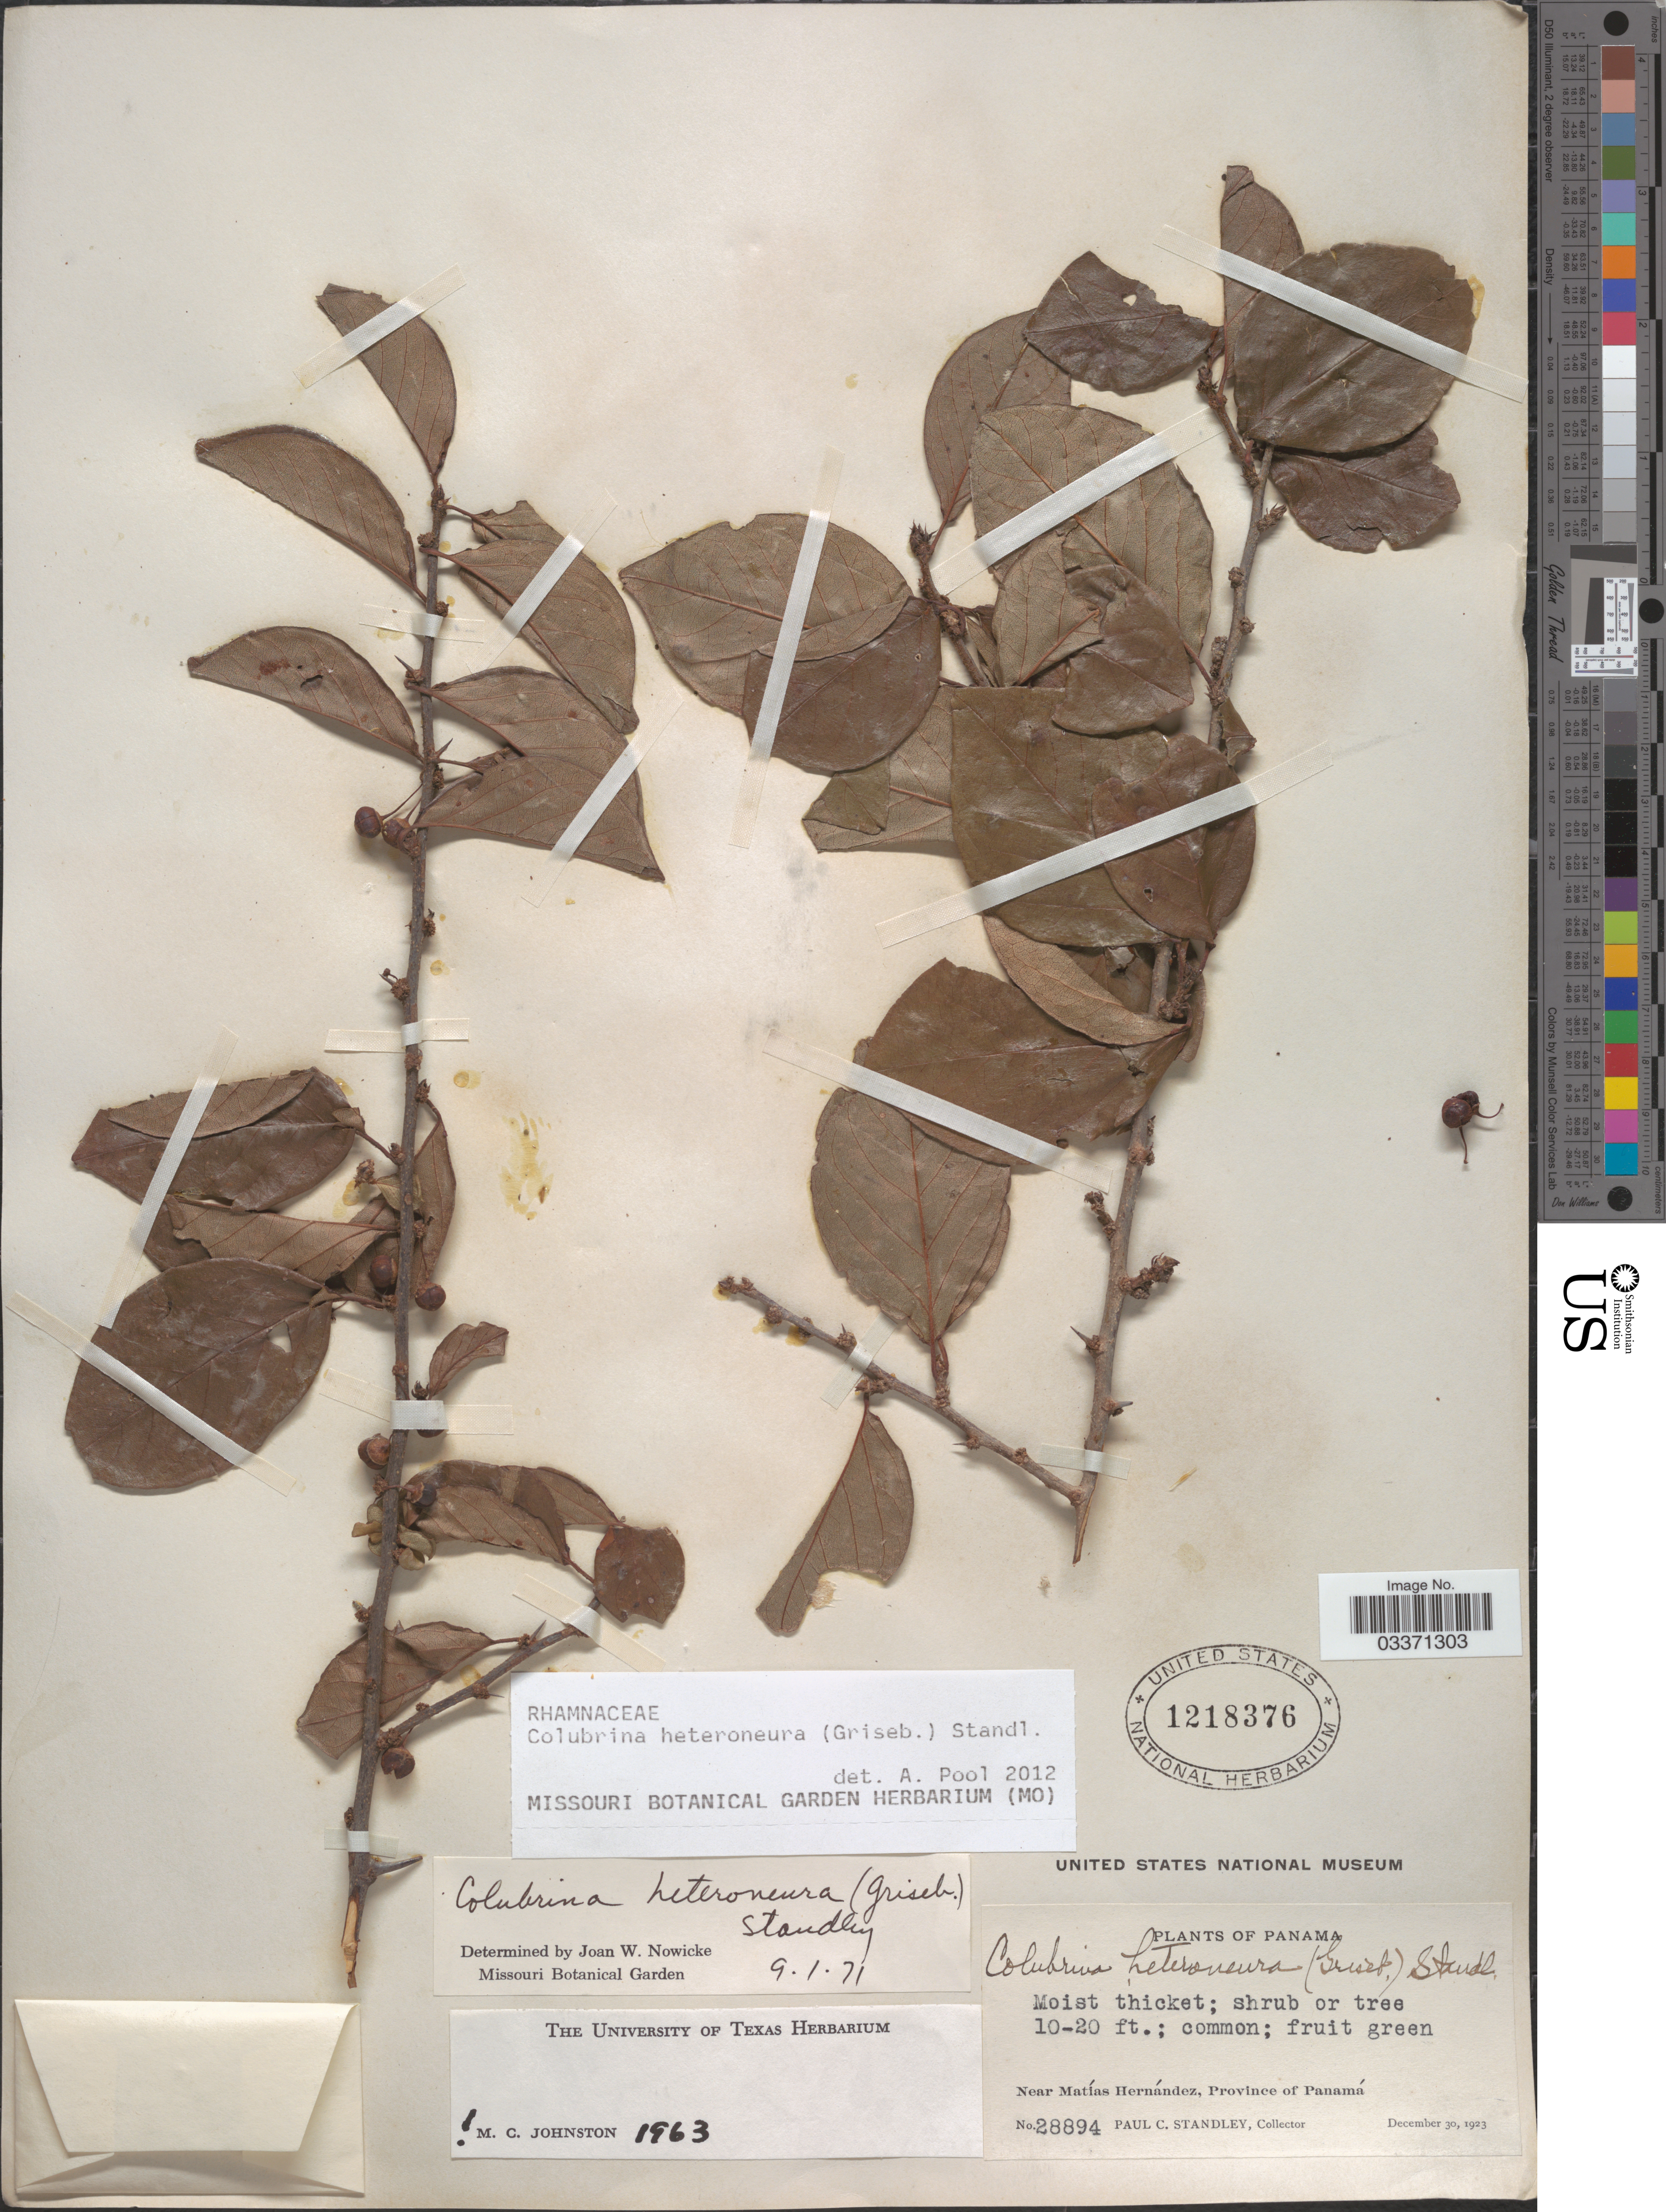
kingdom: Plantae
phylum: Tracheophyta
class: Magnoliopsida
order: Rosales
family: Rhamnaceae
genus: Colubrina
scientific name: Colubrina heteroneura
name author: (Griseb.) Standl.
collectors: P. C. Standley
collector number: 28894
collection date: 1923-12-30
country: Panama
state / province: Panamá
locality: Near Matías Hernández.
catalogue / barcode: US 1218376